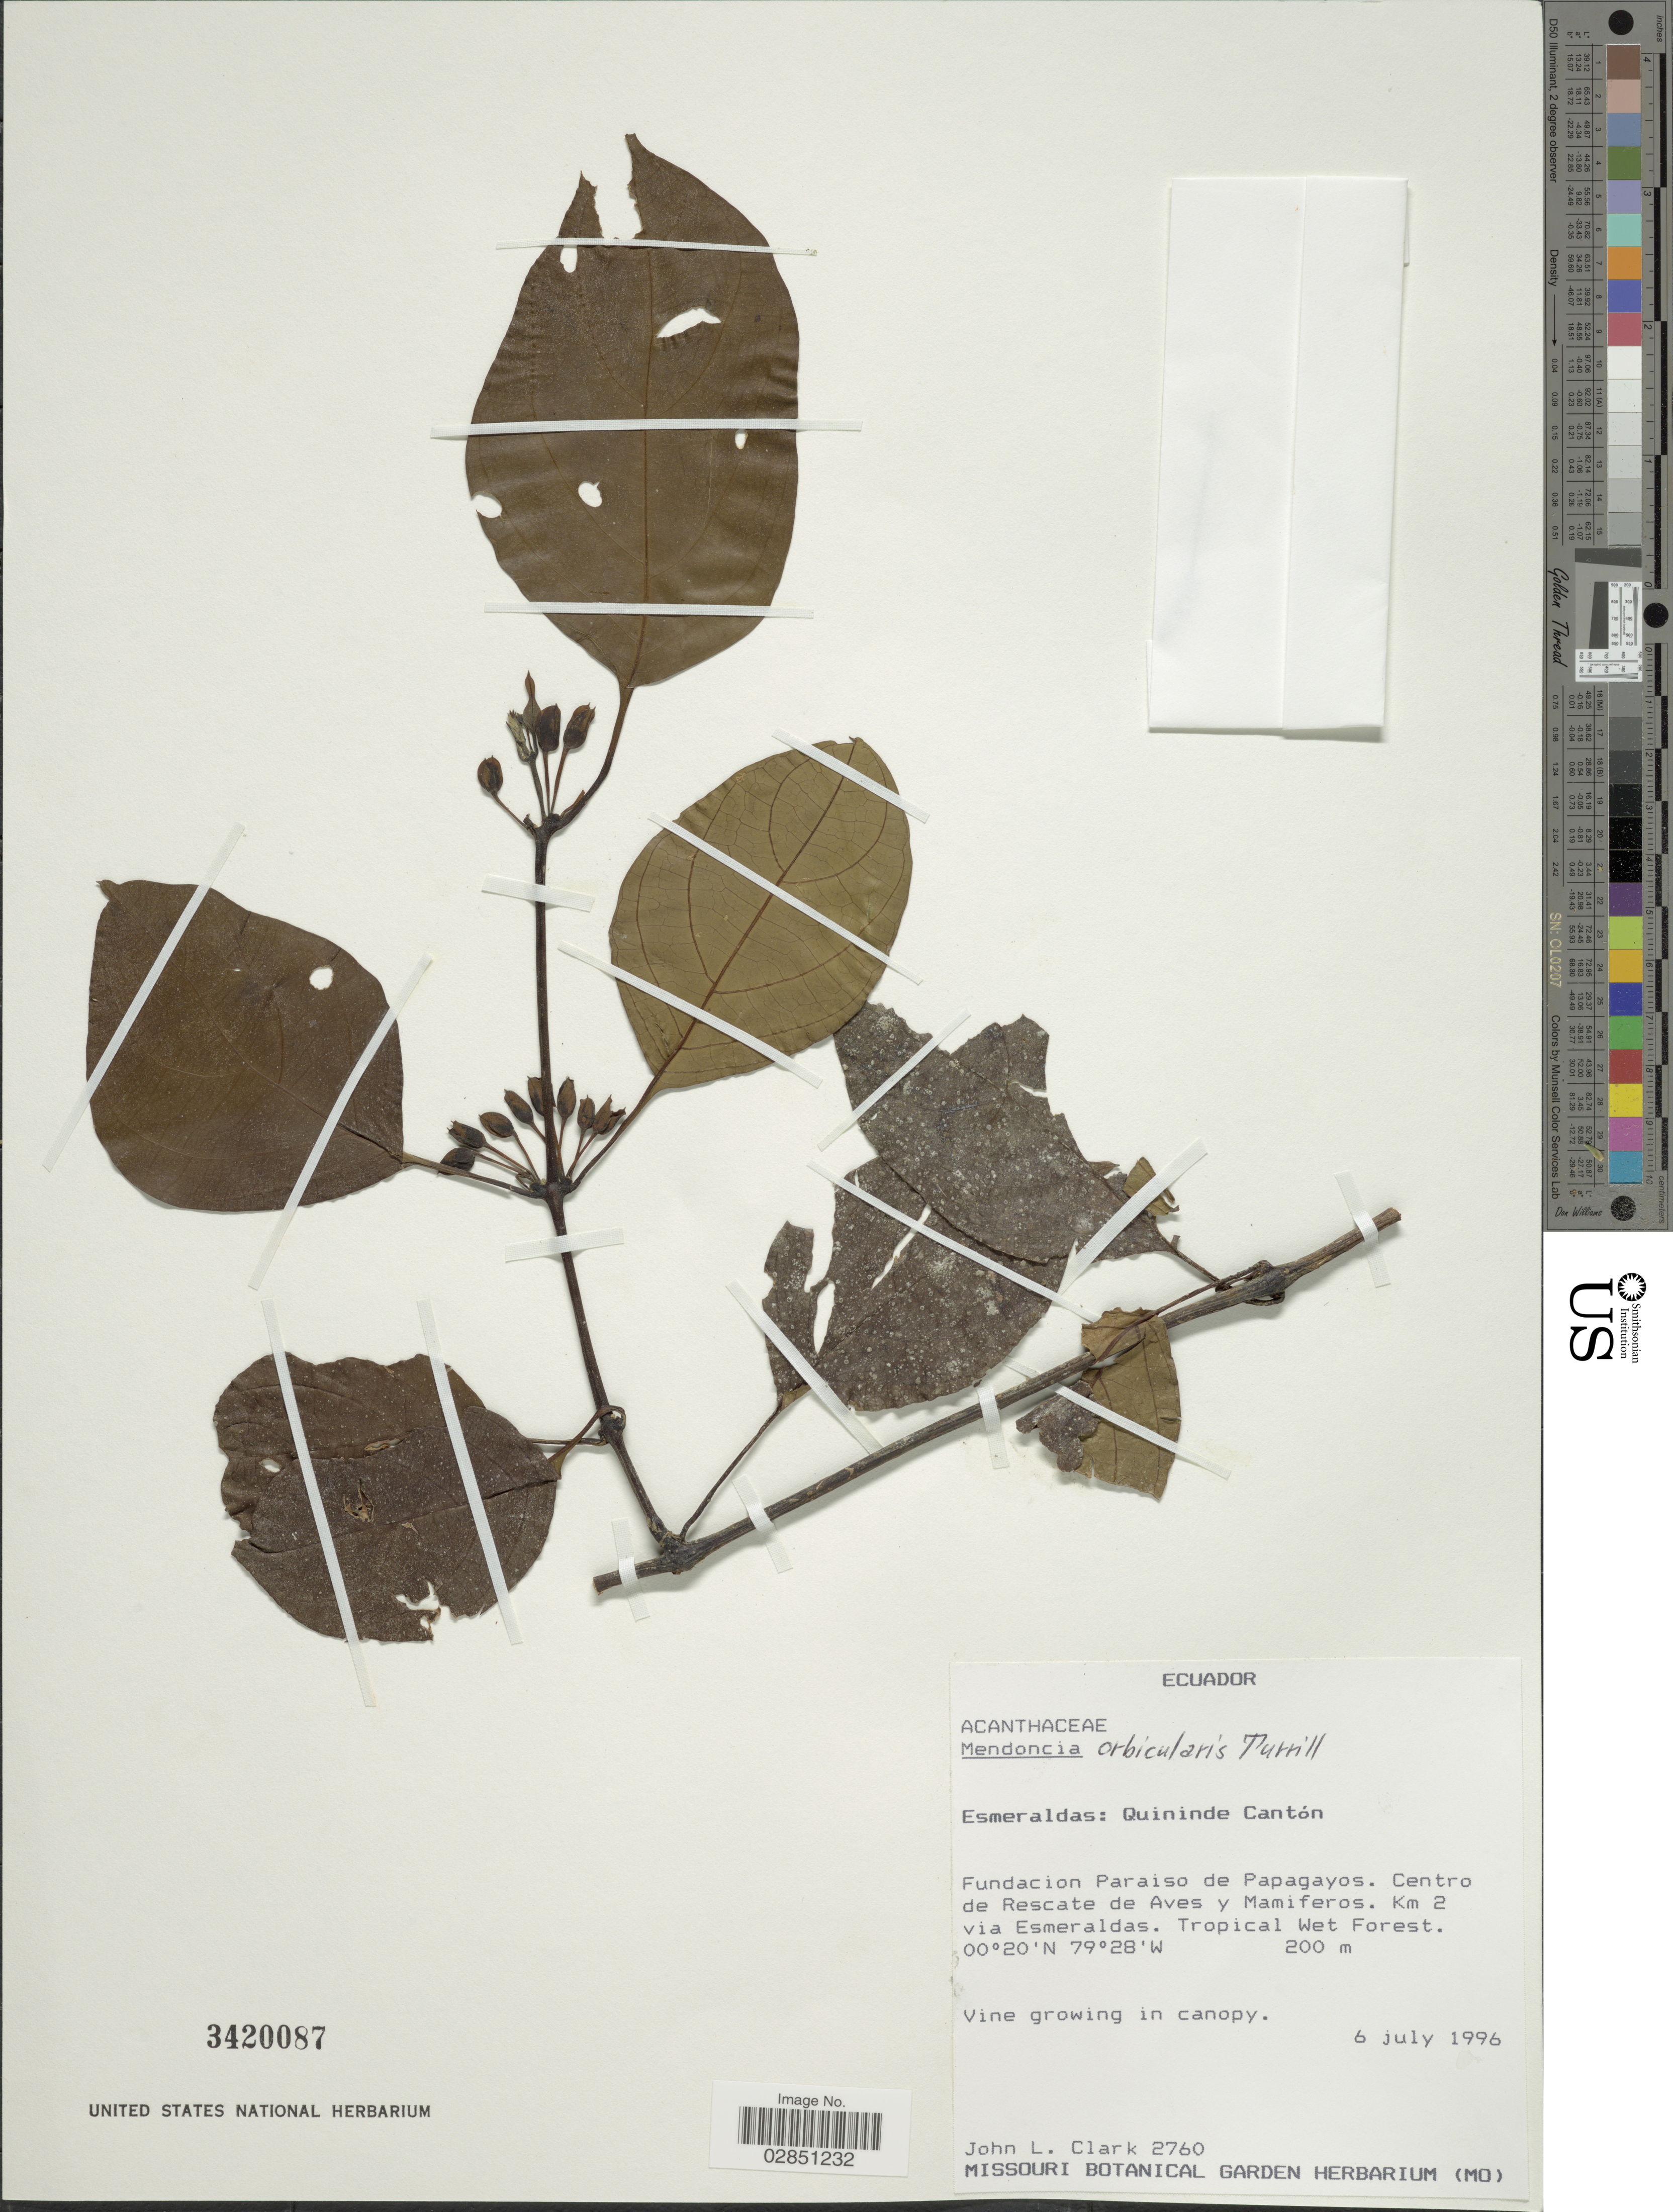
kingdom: Plantae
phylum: Tracheophyta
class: Magnoliopsida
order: Lamiales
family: Acanthaceae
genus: Mendoncia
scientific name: Mendoncia orbicularis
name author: Turrill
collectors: J. L. Clark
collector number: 2760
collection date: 1996-07-06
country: Ecuador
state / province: Esmeraldas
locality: Quininde Cantón. Fundacion Paraiso de Papagayos. Centro de Rescate de Aves y Mamiferos. Km 2 via Esmeraldas.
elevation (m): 200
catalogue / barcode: US 3420087